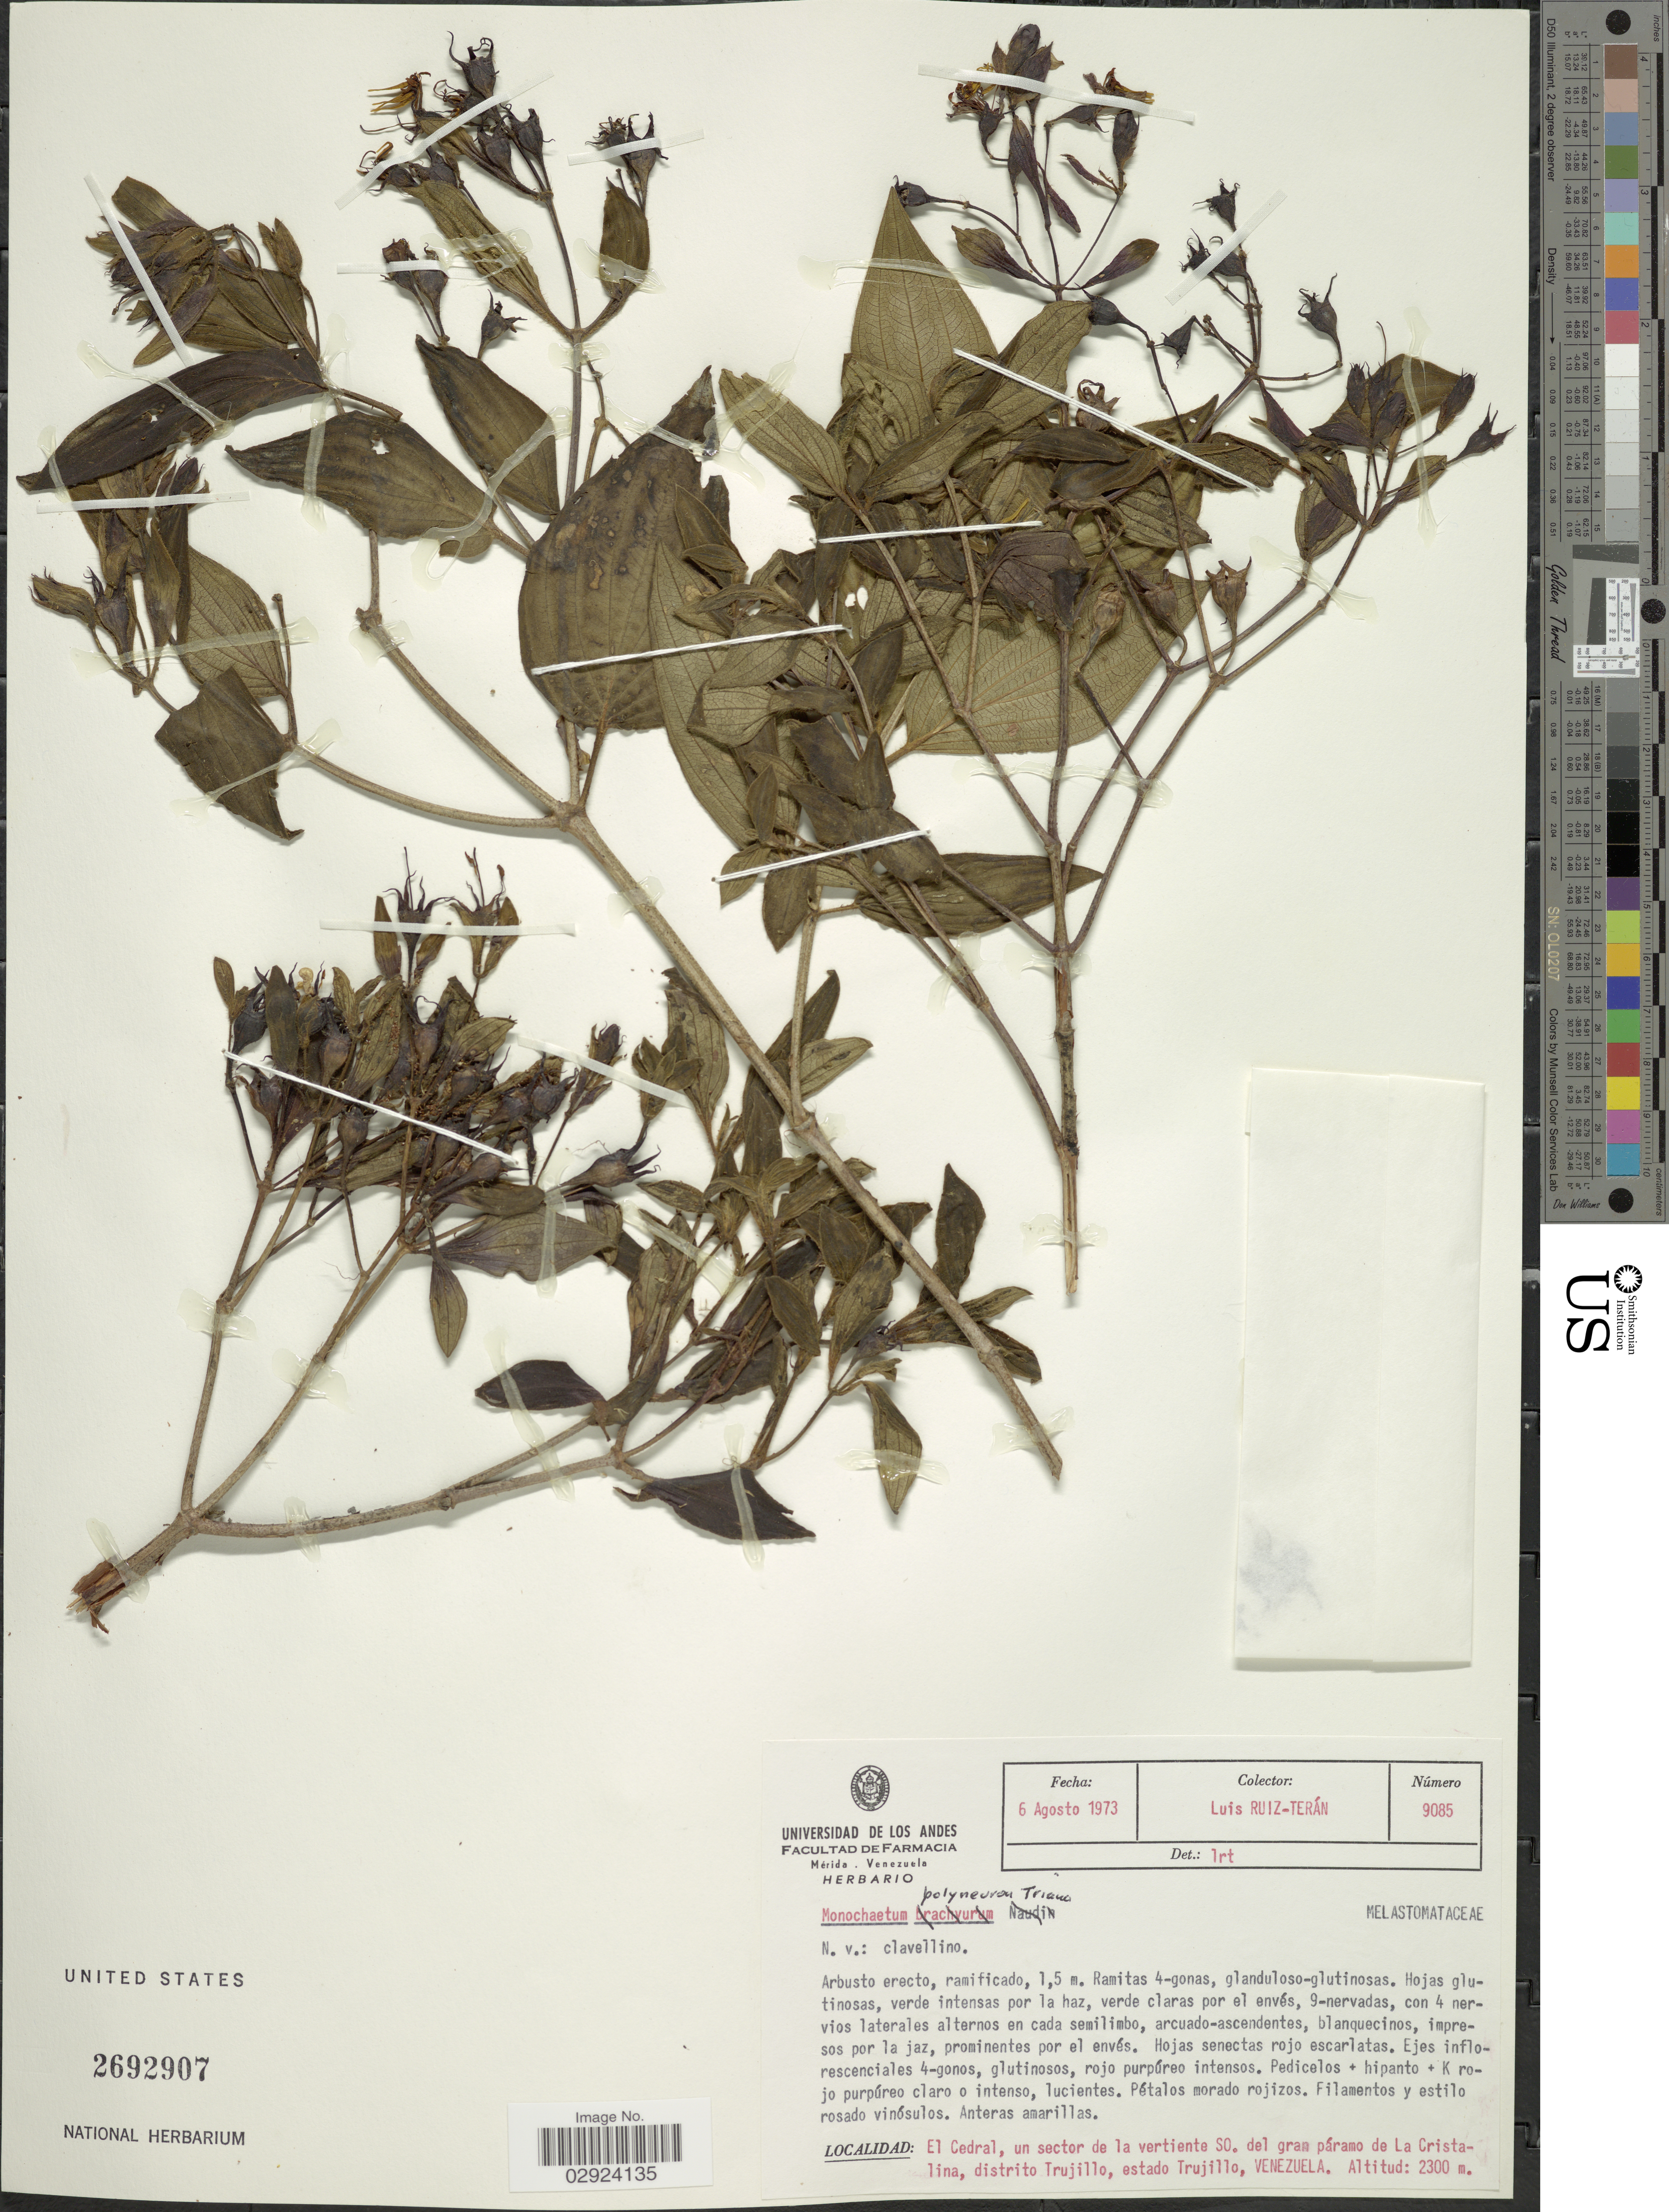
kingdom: Plantae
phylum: Tracheophyta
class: Magnoliopsida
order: Myrtales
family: Melastomataceae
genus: Monochaetum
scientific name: Monochaetum polyneurum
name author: Triana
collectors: L. Teran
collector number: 9085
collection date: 1973-08-06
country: Venezuela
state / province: Trujillo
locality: El Cedral, un sector de la vertiente SO. del gran páramo de la Cristalina, distrito Trujillo.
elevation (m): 2300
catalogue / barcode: US 2692907